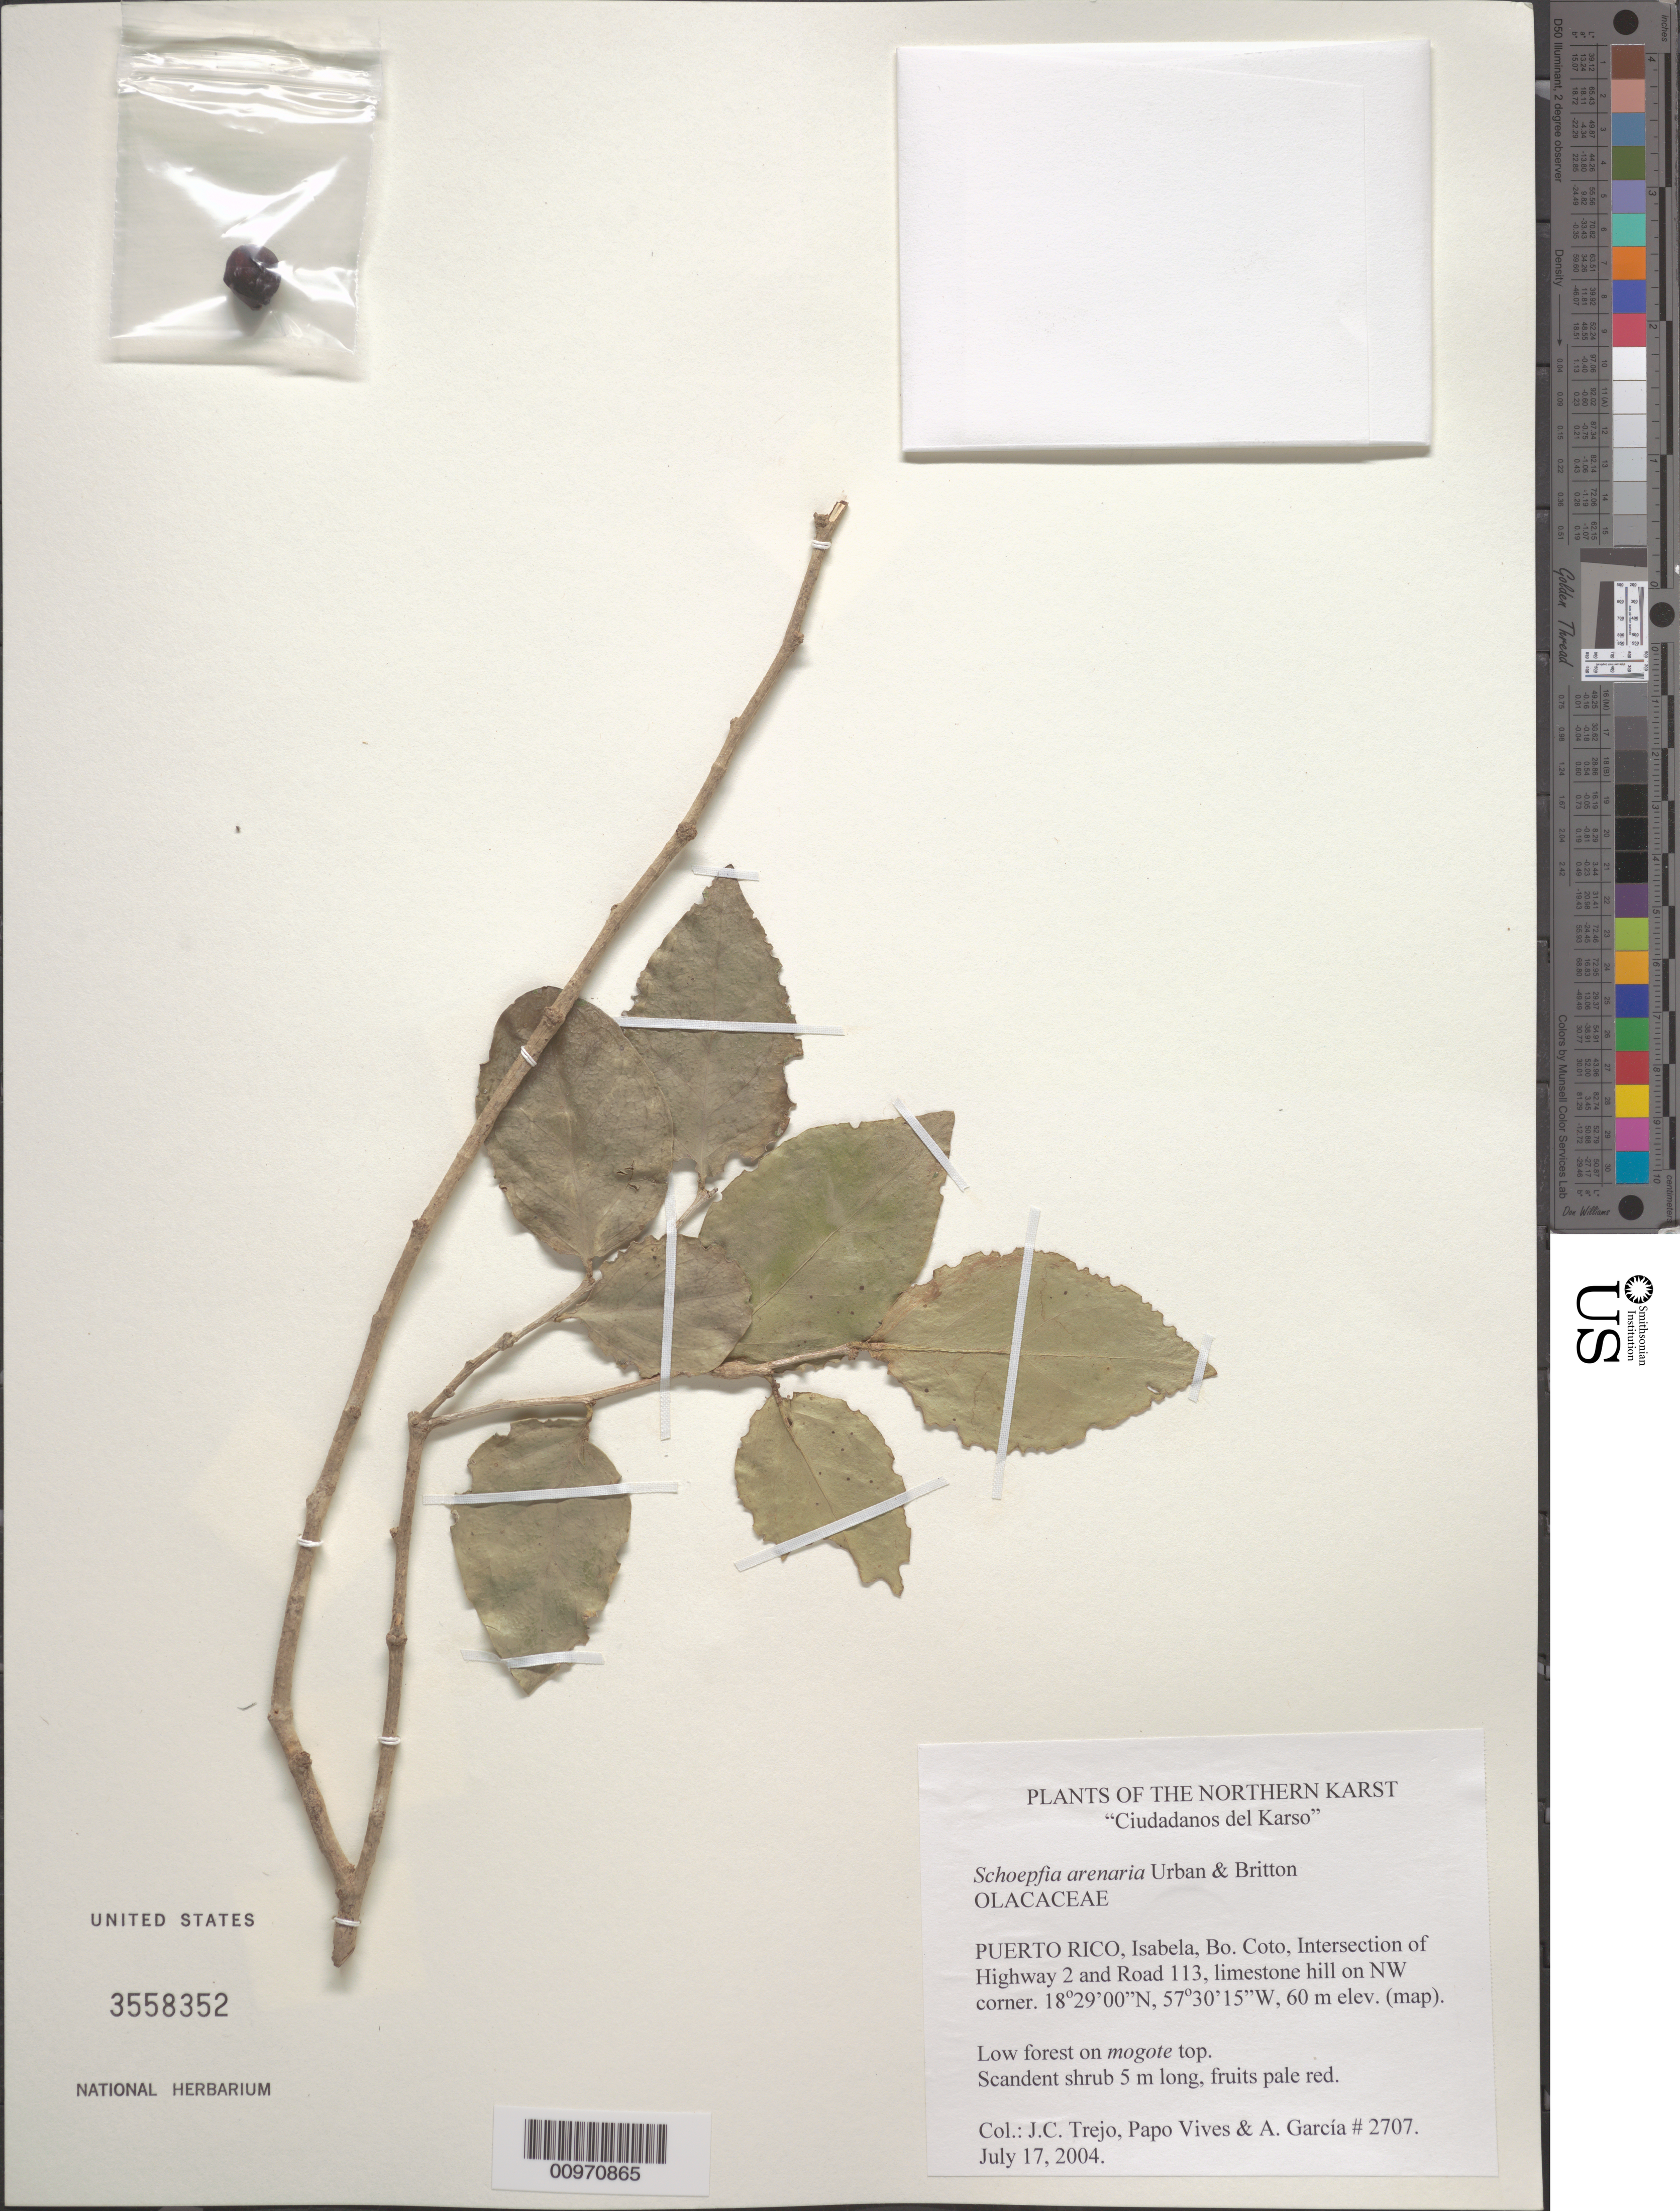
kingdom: Plantae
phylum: Tracheophyta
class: Magnoliopsida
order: Santalales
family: Schoepfiaceae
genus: Schoepfia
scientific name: Schoepfia arenaria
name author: Britton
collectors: J. C. Trejo-Torres, P. Vives & A. García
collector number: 2707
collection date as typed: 17 Jul 2004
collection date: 2004-07-17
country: Puerto Rico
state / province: Isabela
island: Puerto Rico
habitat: Low forest on mogote top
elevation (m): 60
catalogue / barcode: US 3558352